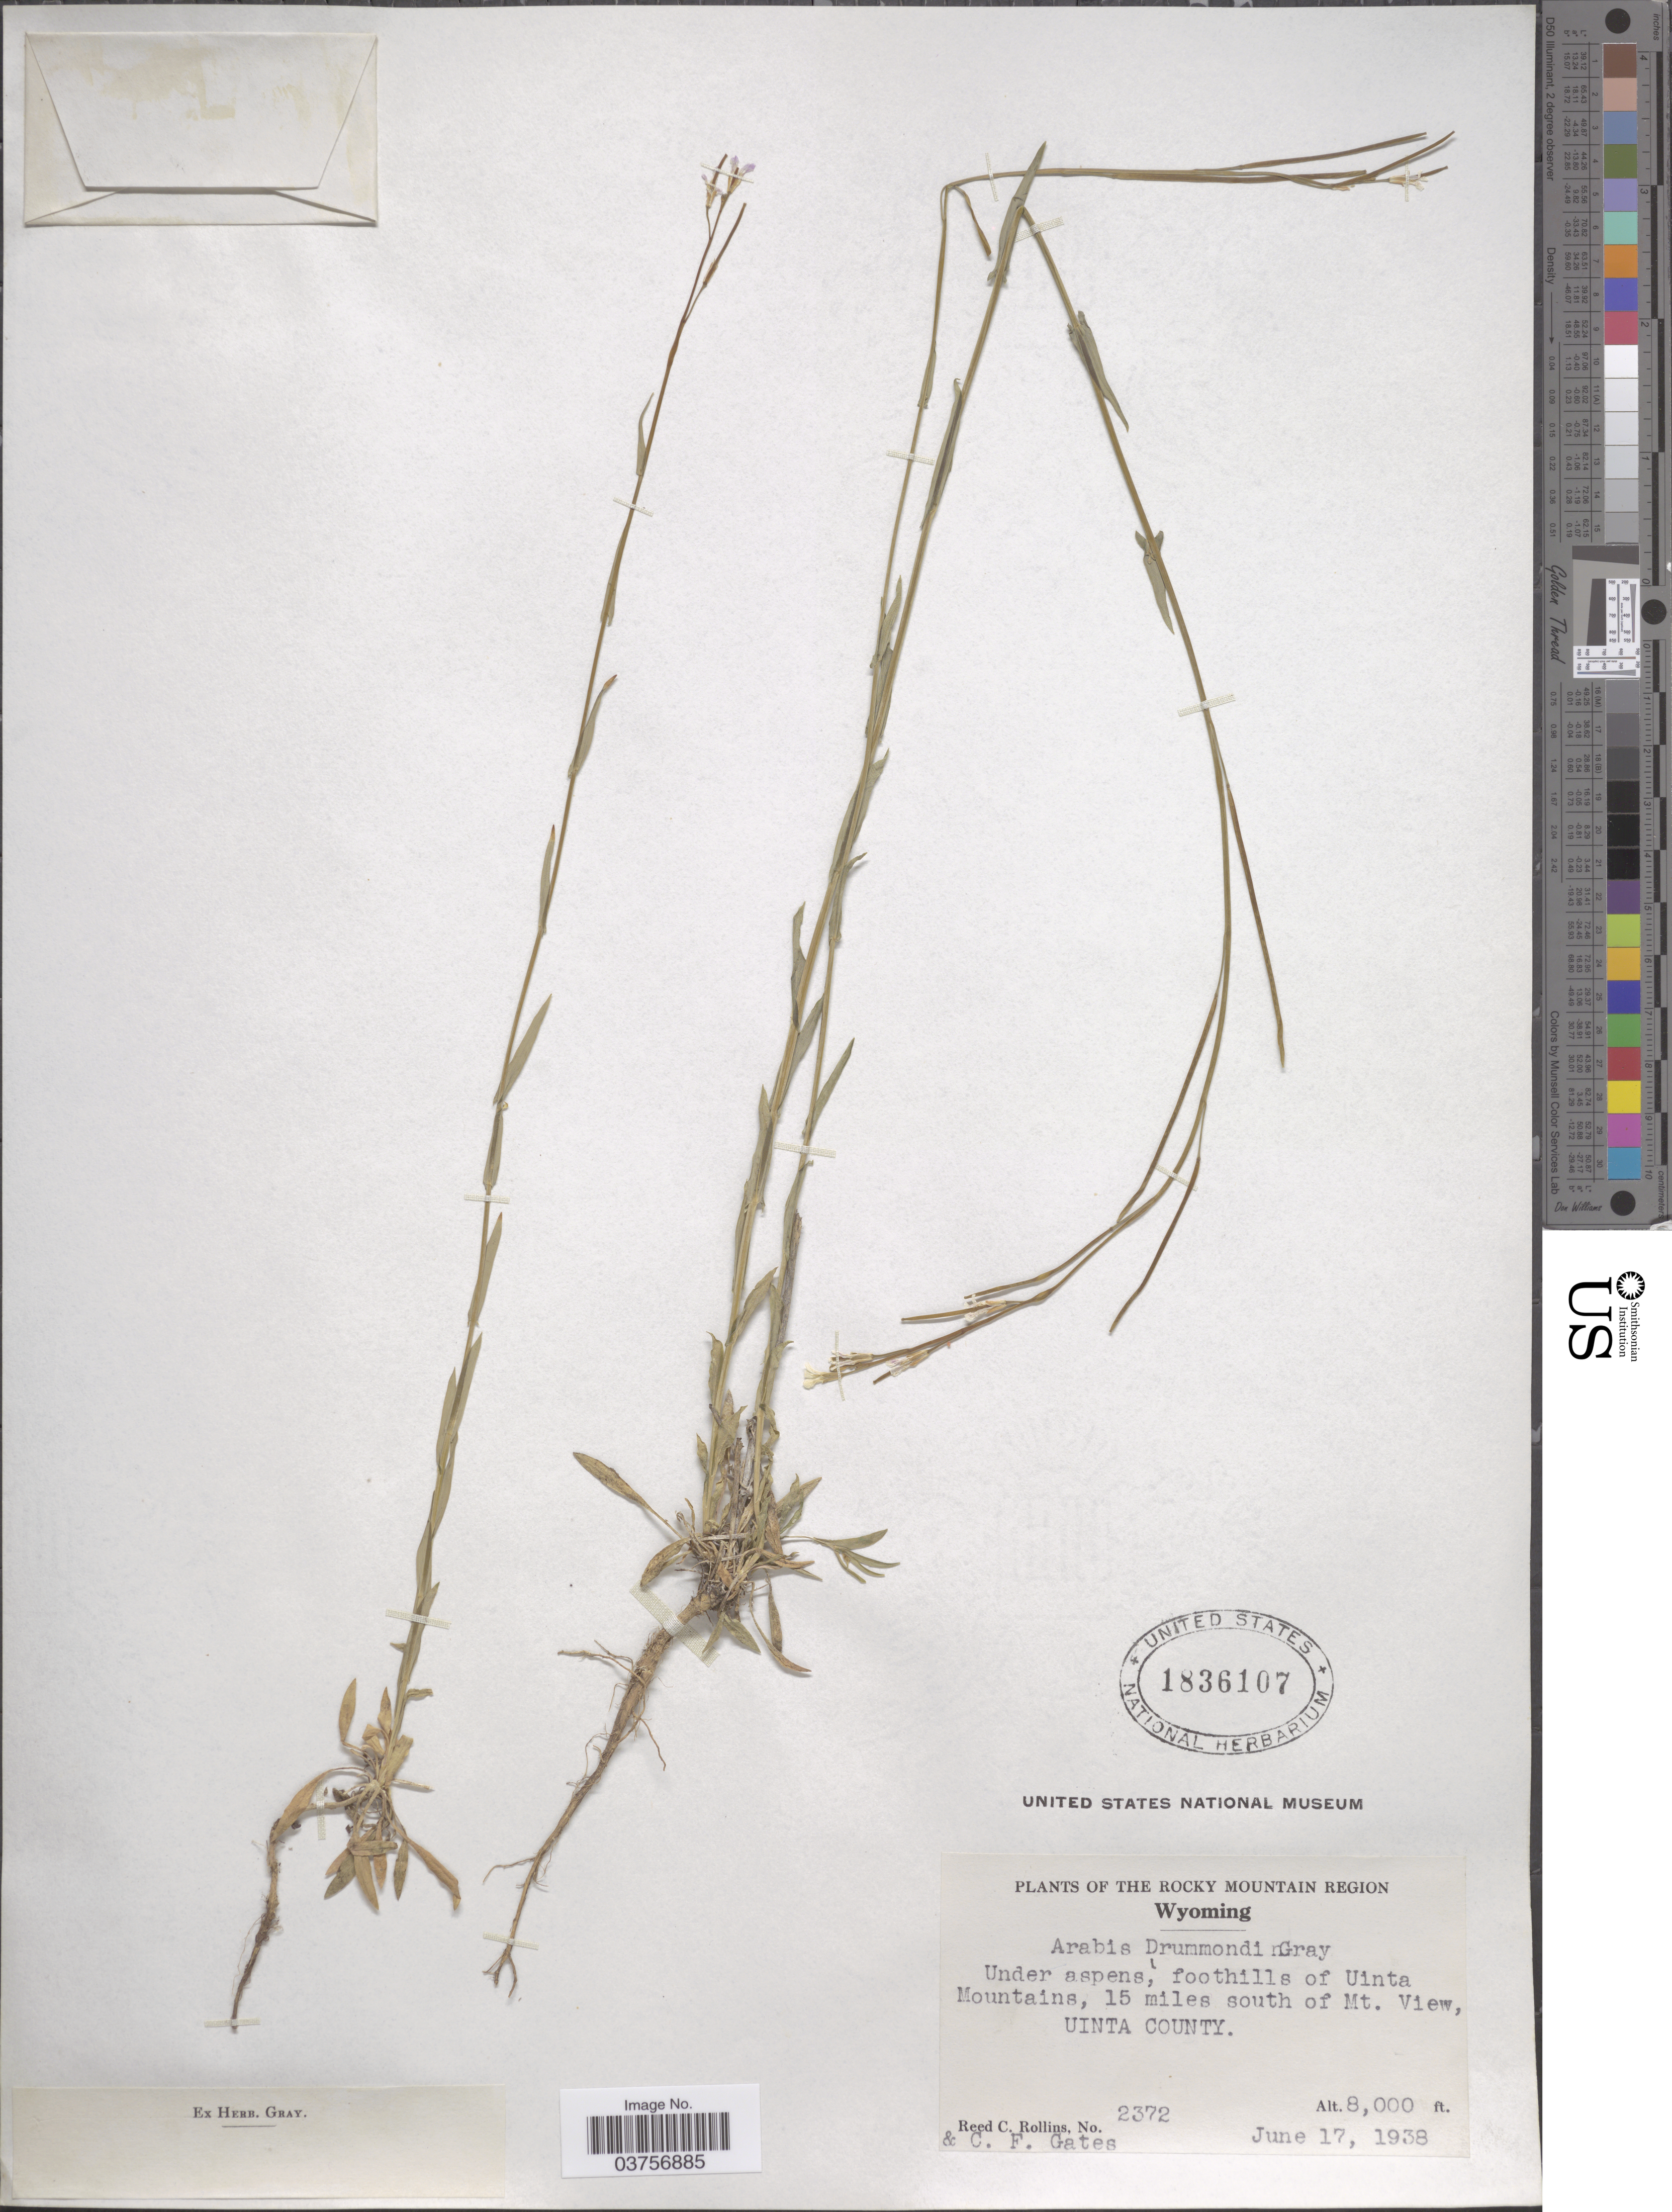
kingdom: Plantae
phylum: Tracheophyta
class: Magnoliopsida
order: Brassicales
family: Brassicaceae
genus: Arabis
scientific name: Arabis drummondii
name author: A. Gray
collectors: R. C. Rollins & C. Gates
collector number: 2372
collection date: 1938-06-17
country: United States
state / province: Wyoming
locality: The Rocky Mountain Region. Under aspens, foothills of Uinta Mountains, 15 miles south of Mt. View, Uinta County.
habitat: under aspens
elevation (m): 2438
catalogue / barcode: US 1836107